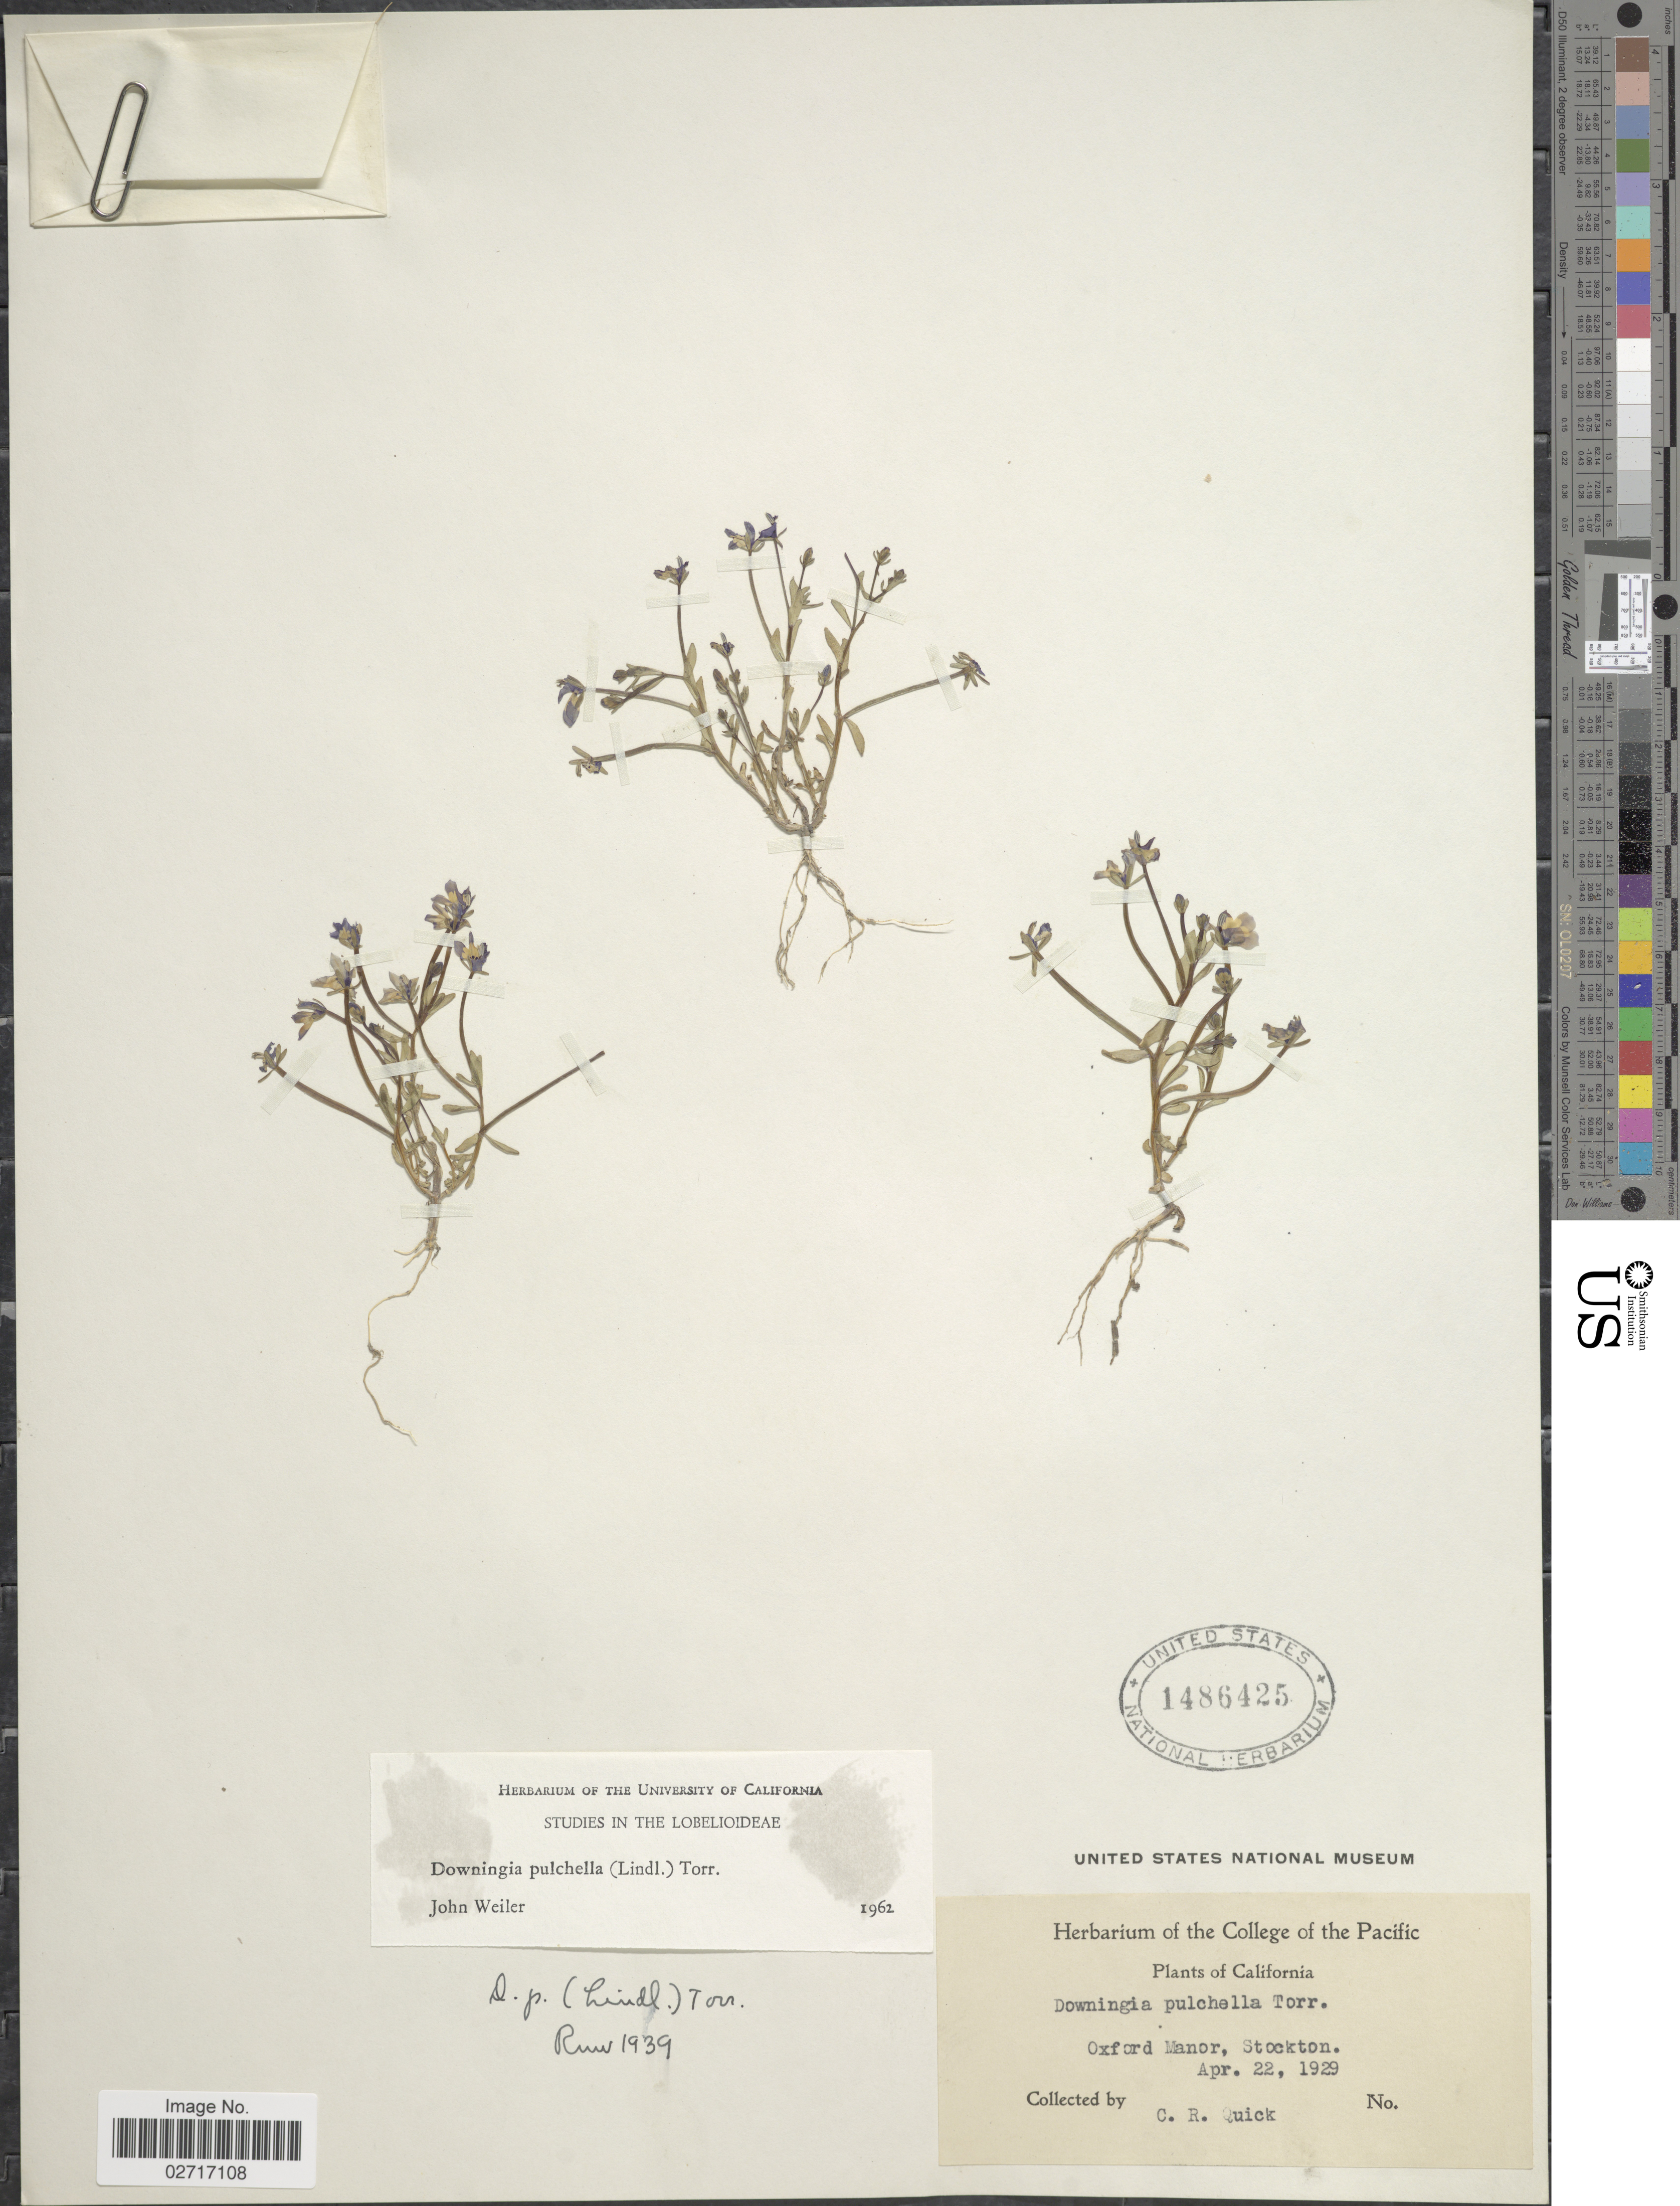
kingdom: Plantae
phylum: Tracheophyta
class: Magnoliopsida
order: Asterales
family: Campanulaceae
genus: Downingia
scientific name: Downingia pulchella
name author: (Lindl.) Torr.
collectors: C. Quick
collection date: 1929-04-22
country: United States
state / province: California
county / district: San Joaquin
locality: Oxford Manor, Stockton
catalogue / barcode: US 1486425